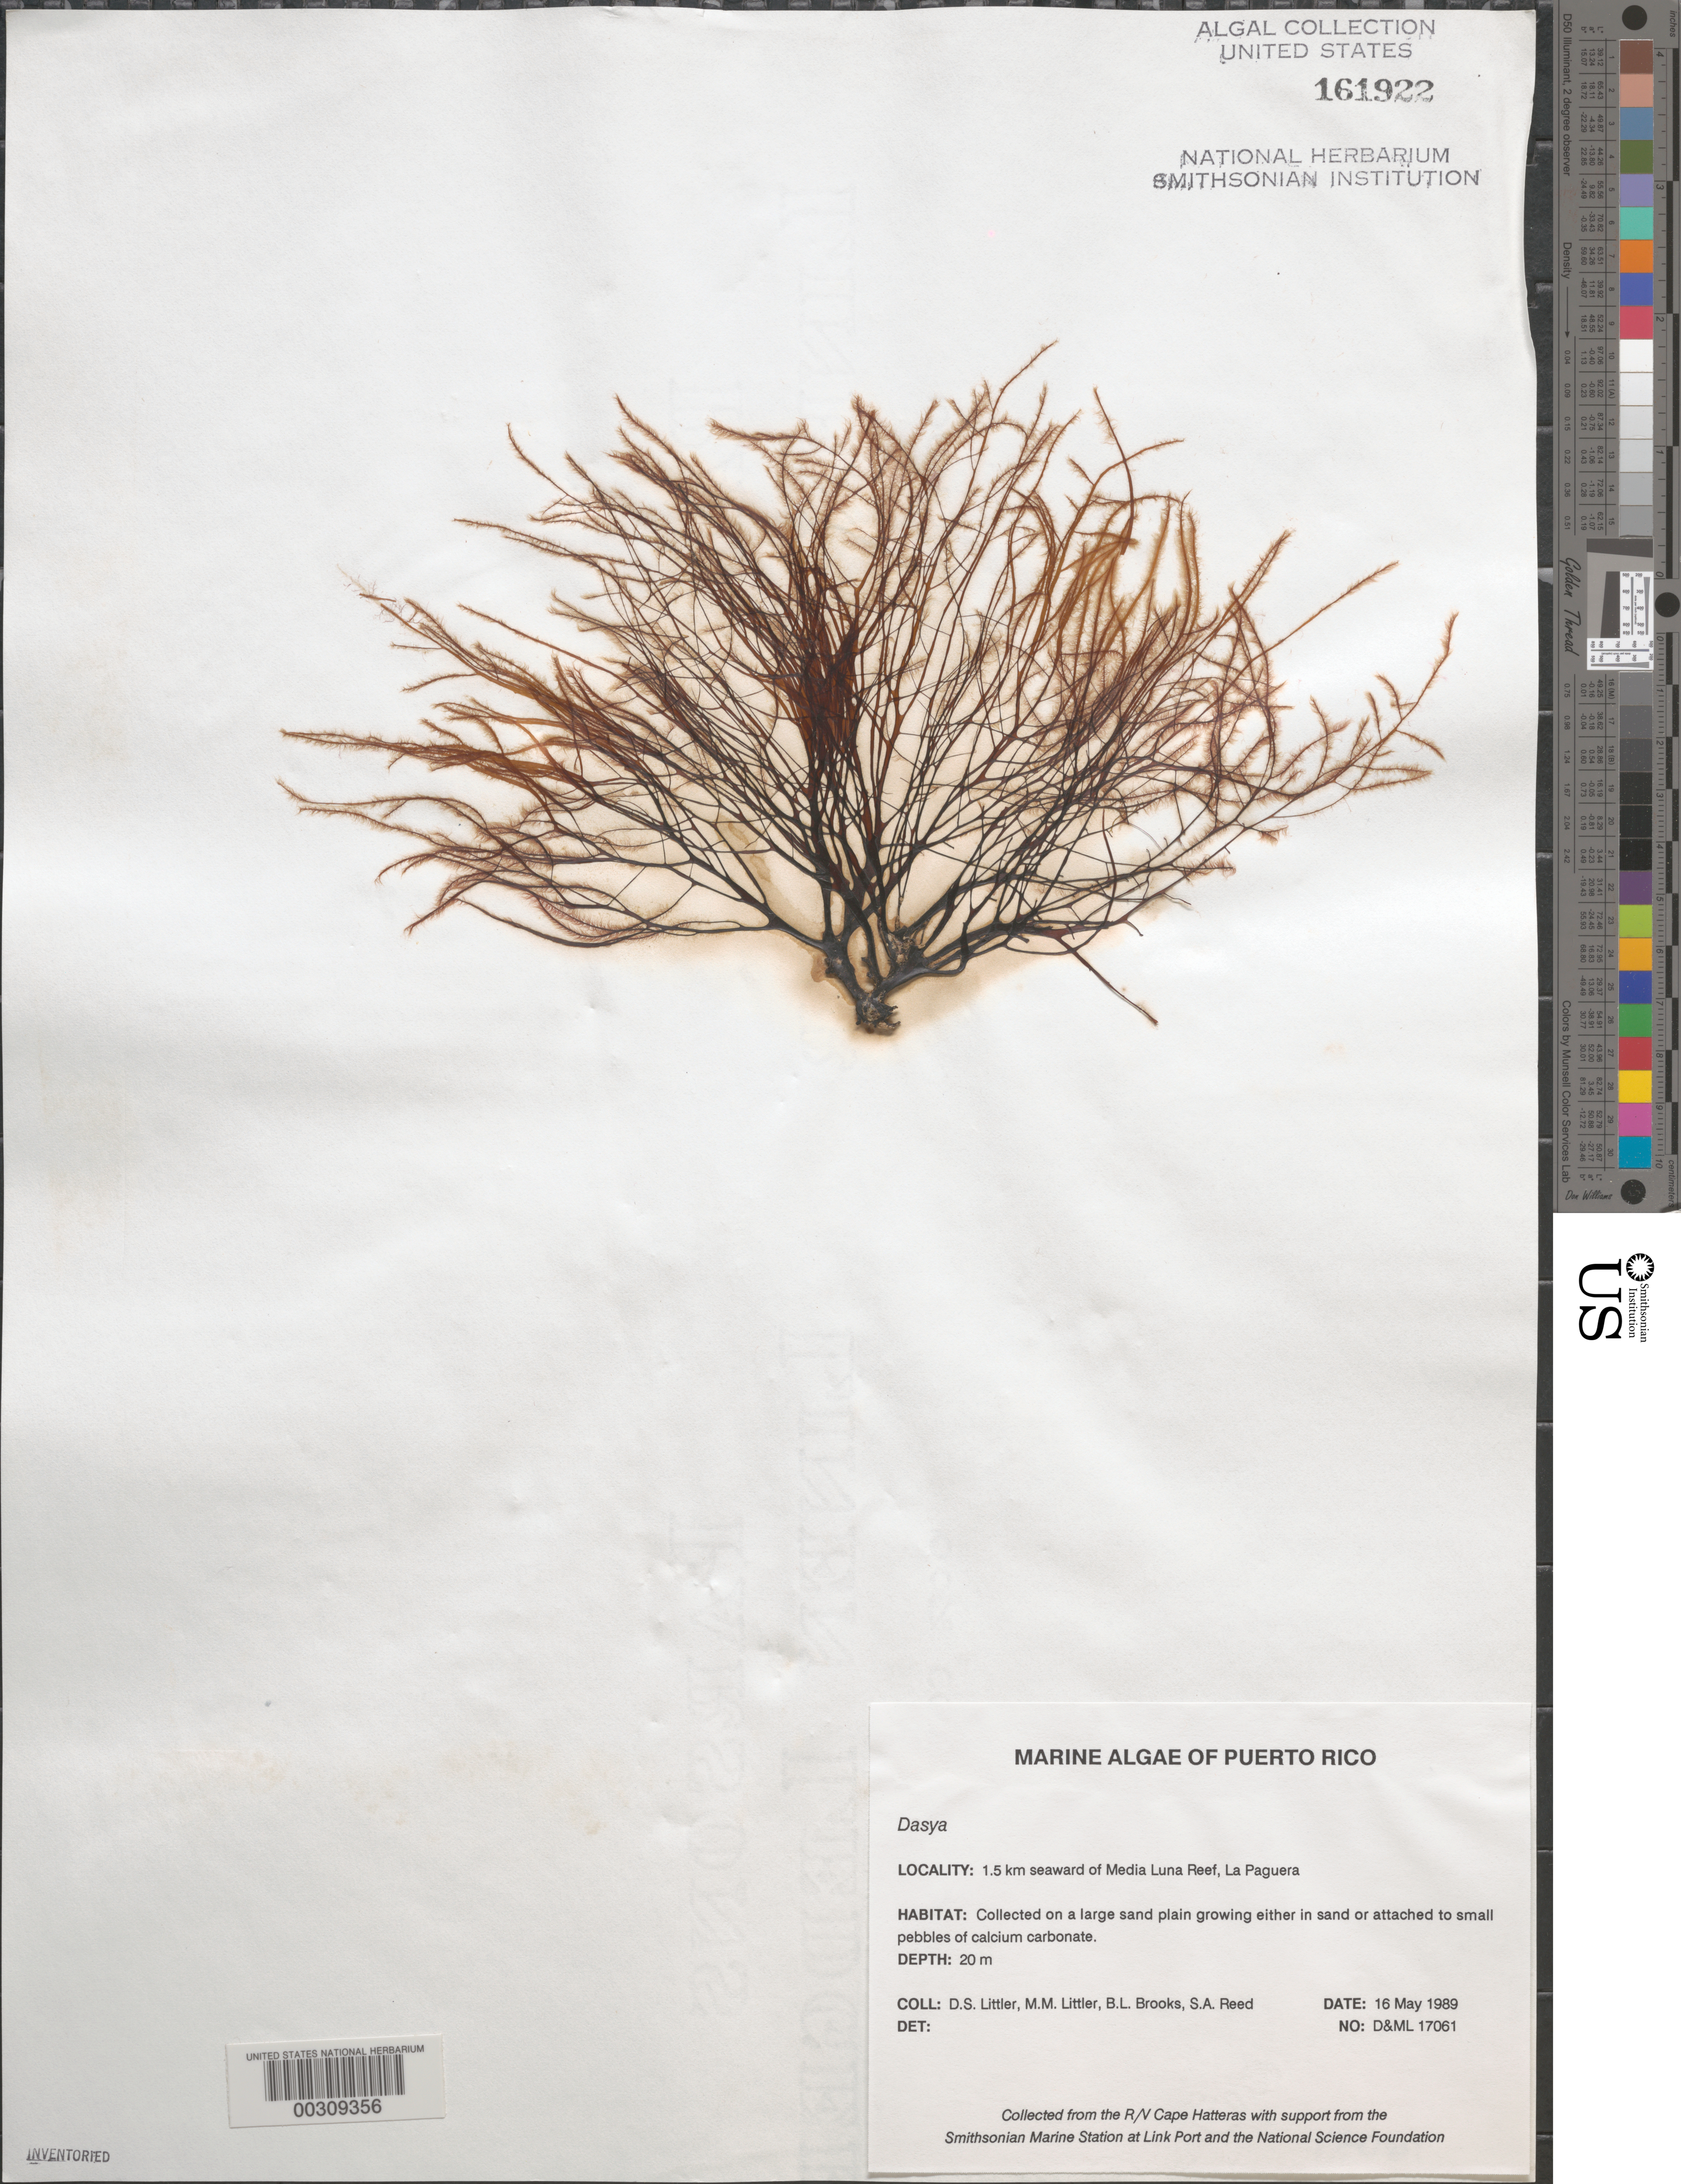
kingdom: Plantae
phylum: Rhodophyta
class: Florideophyceae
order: Ceramiales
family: Dasyaceae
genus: Dasya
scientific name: Dasya sp.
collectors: D. S. Littler, M. M. Littler, B. Brooks & S. Reed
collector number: D&ML 17061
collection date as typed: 16 May 1989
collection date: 1989-05-16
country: Puerto Rico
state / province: Lajas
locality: La Parguera, 1.5 km seaward of Media Luna Reef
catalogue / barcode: US 161922